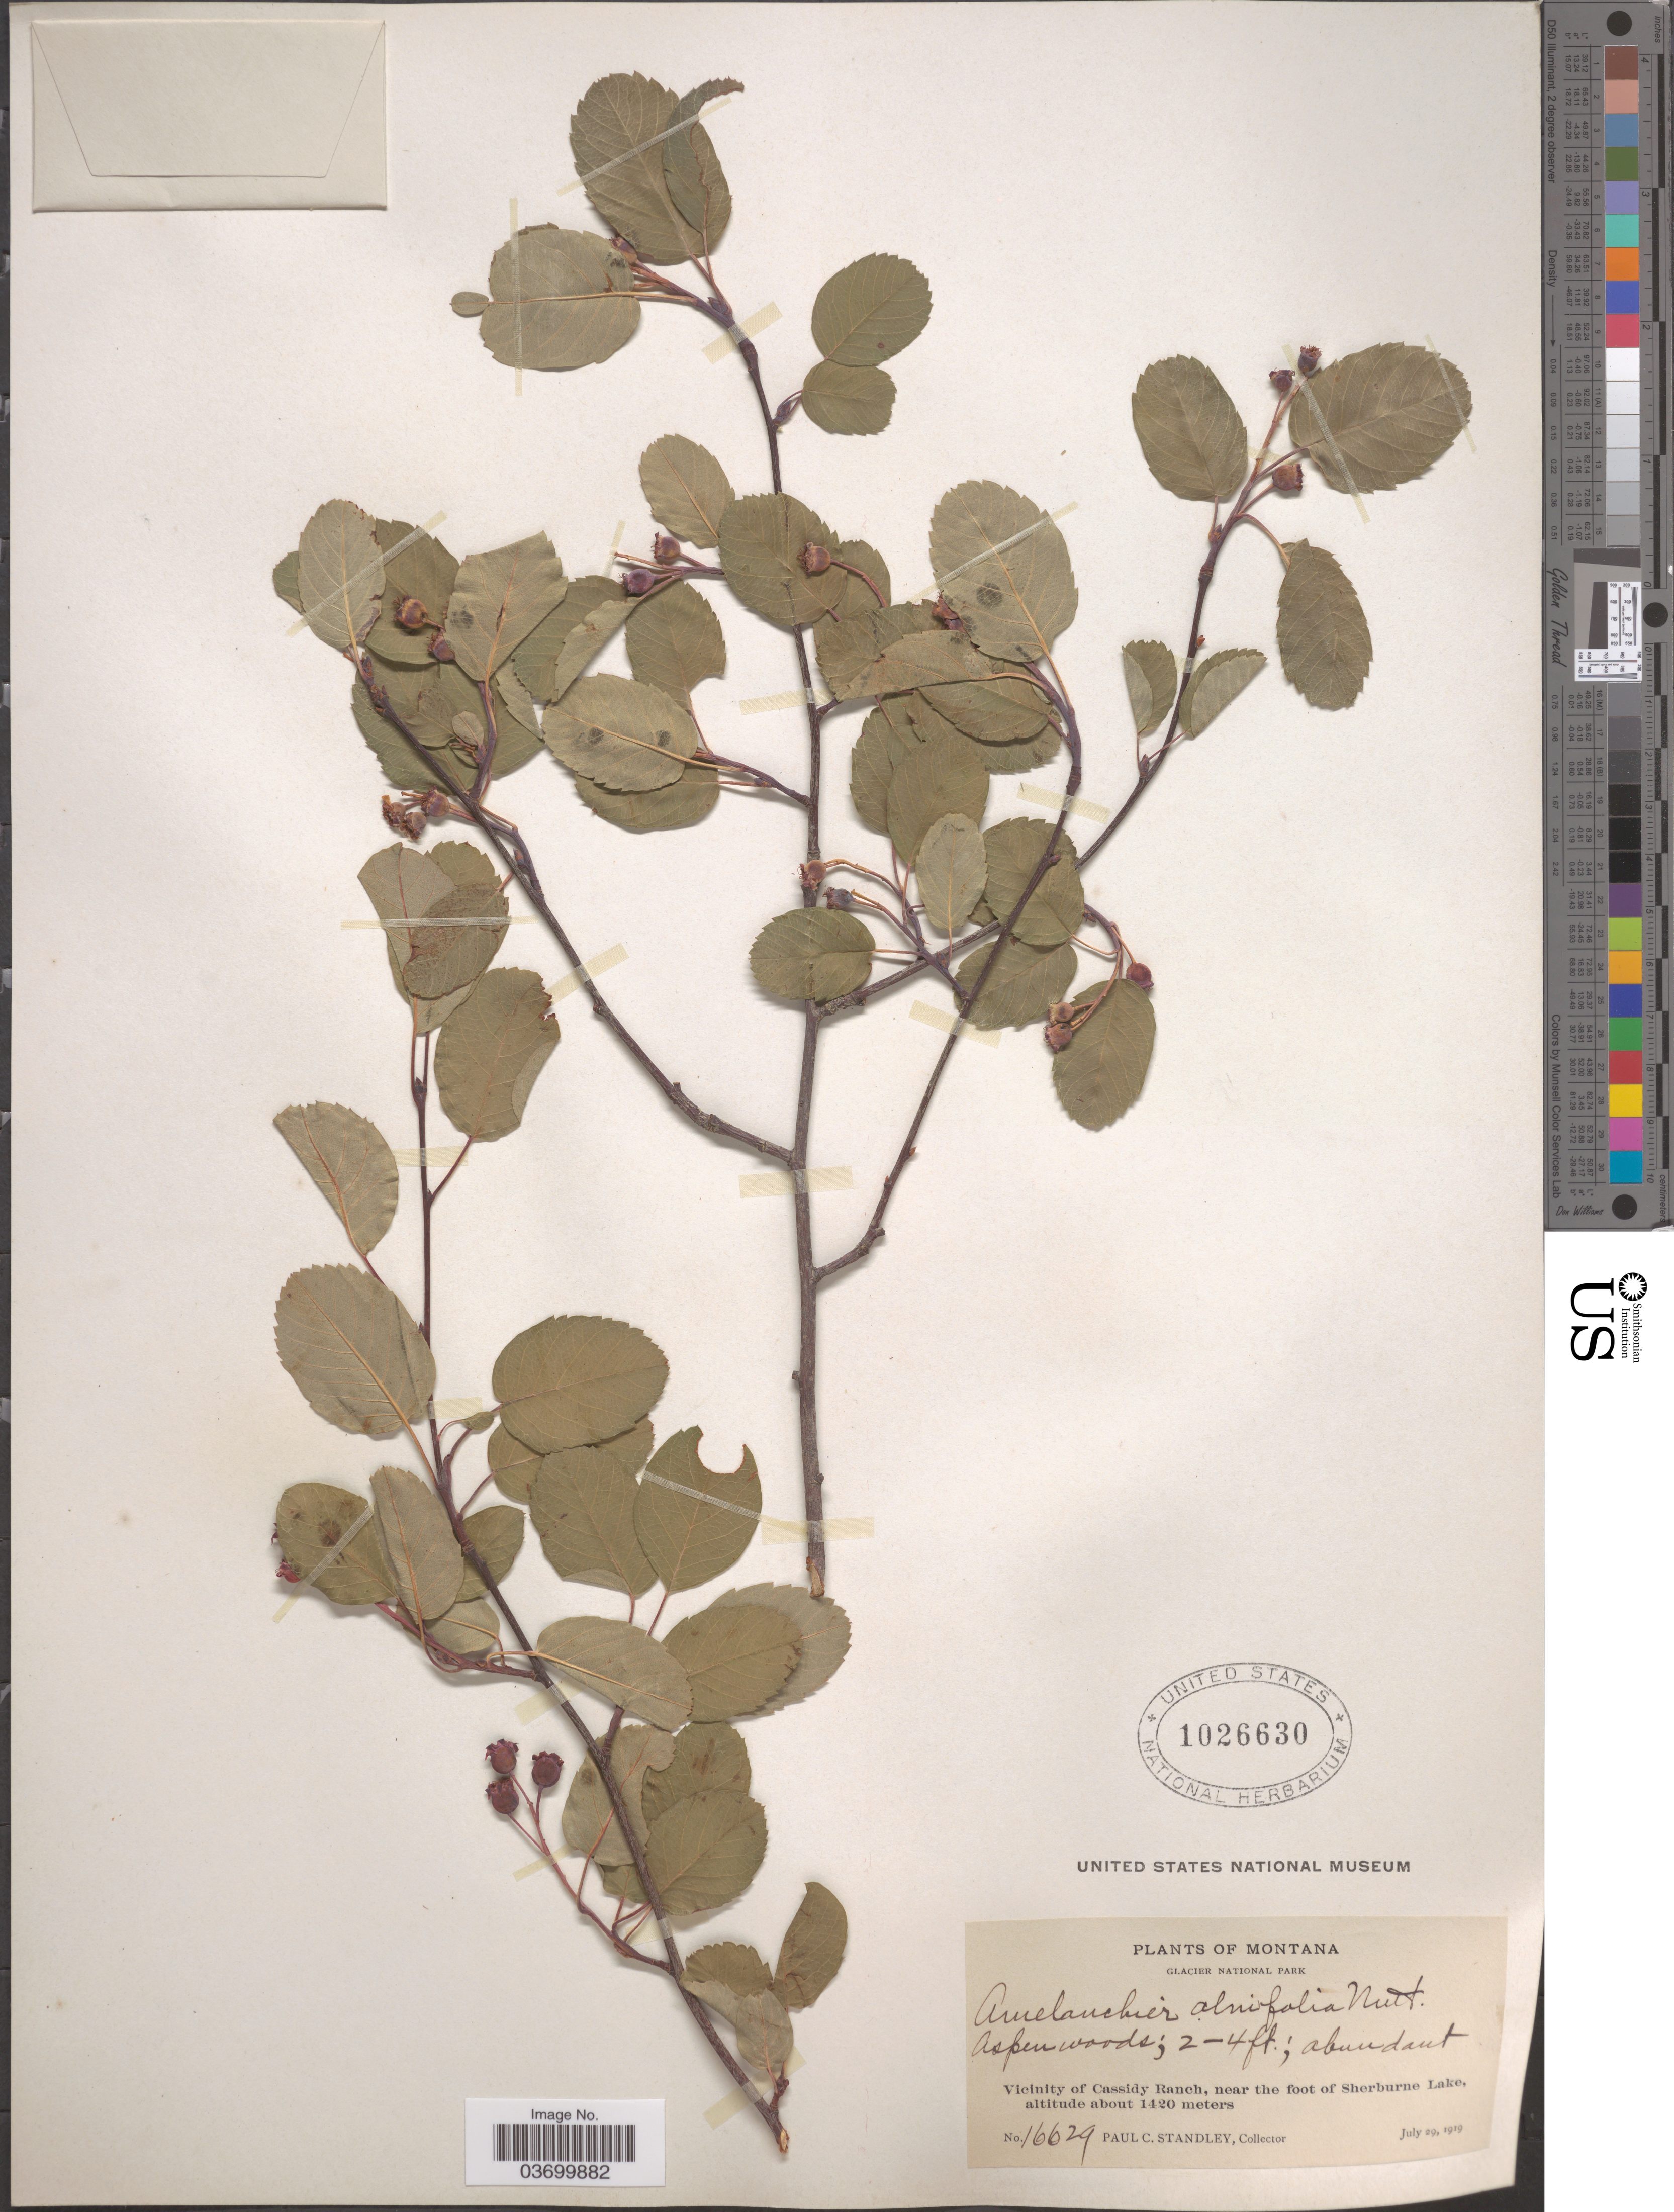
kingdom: Plantae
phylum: Tracheophyta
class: Magnoliopsida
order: Rosales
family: Rosaceae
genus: Amelanchier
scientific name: Amelanchier alnifolia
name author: (Nutt.) Nutt. ex M. Roem.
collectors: P. C. Standley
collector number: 16629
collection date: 1919-07-29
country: United States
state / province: Montana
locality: Glacier National Park. Vicinity of Cassidy Ranch, near the foot of Sherburne Lake.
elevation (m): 1420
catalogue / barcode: US 1026630